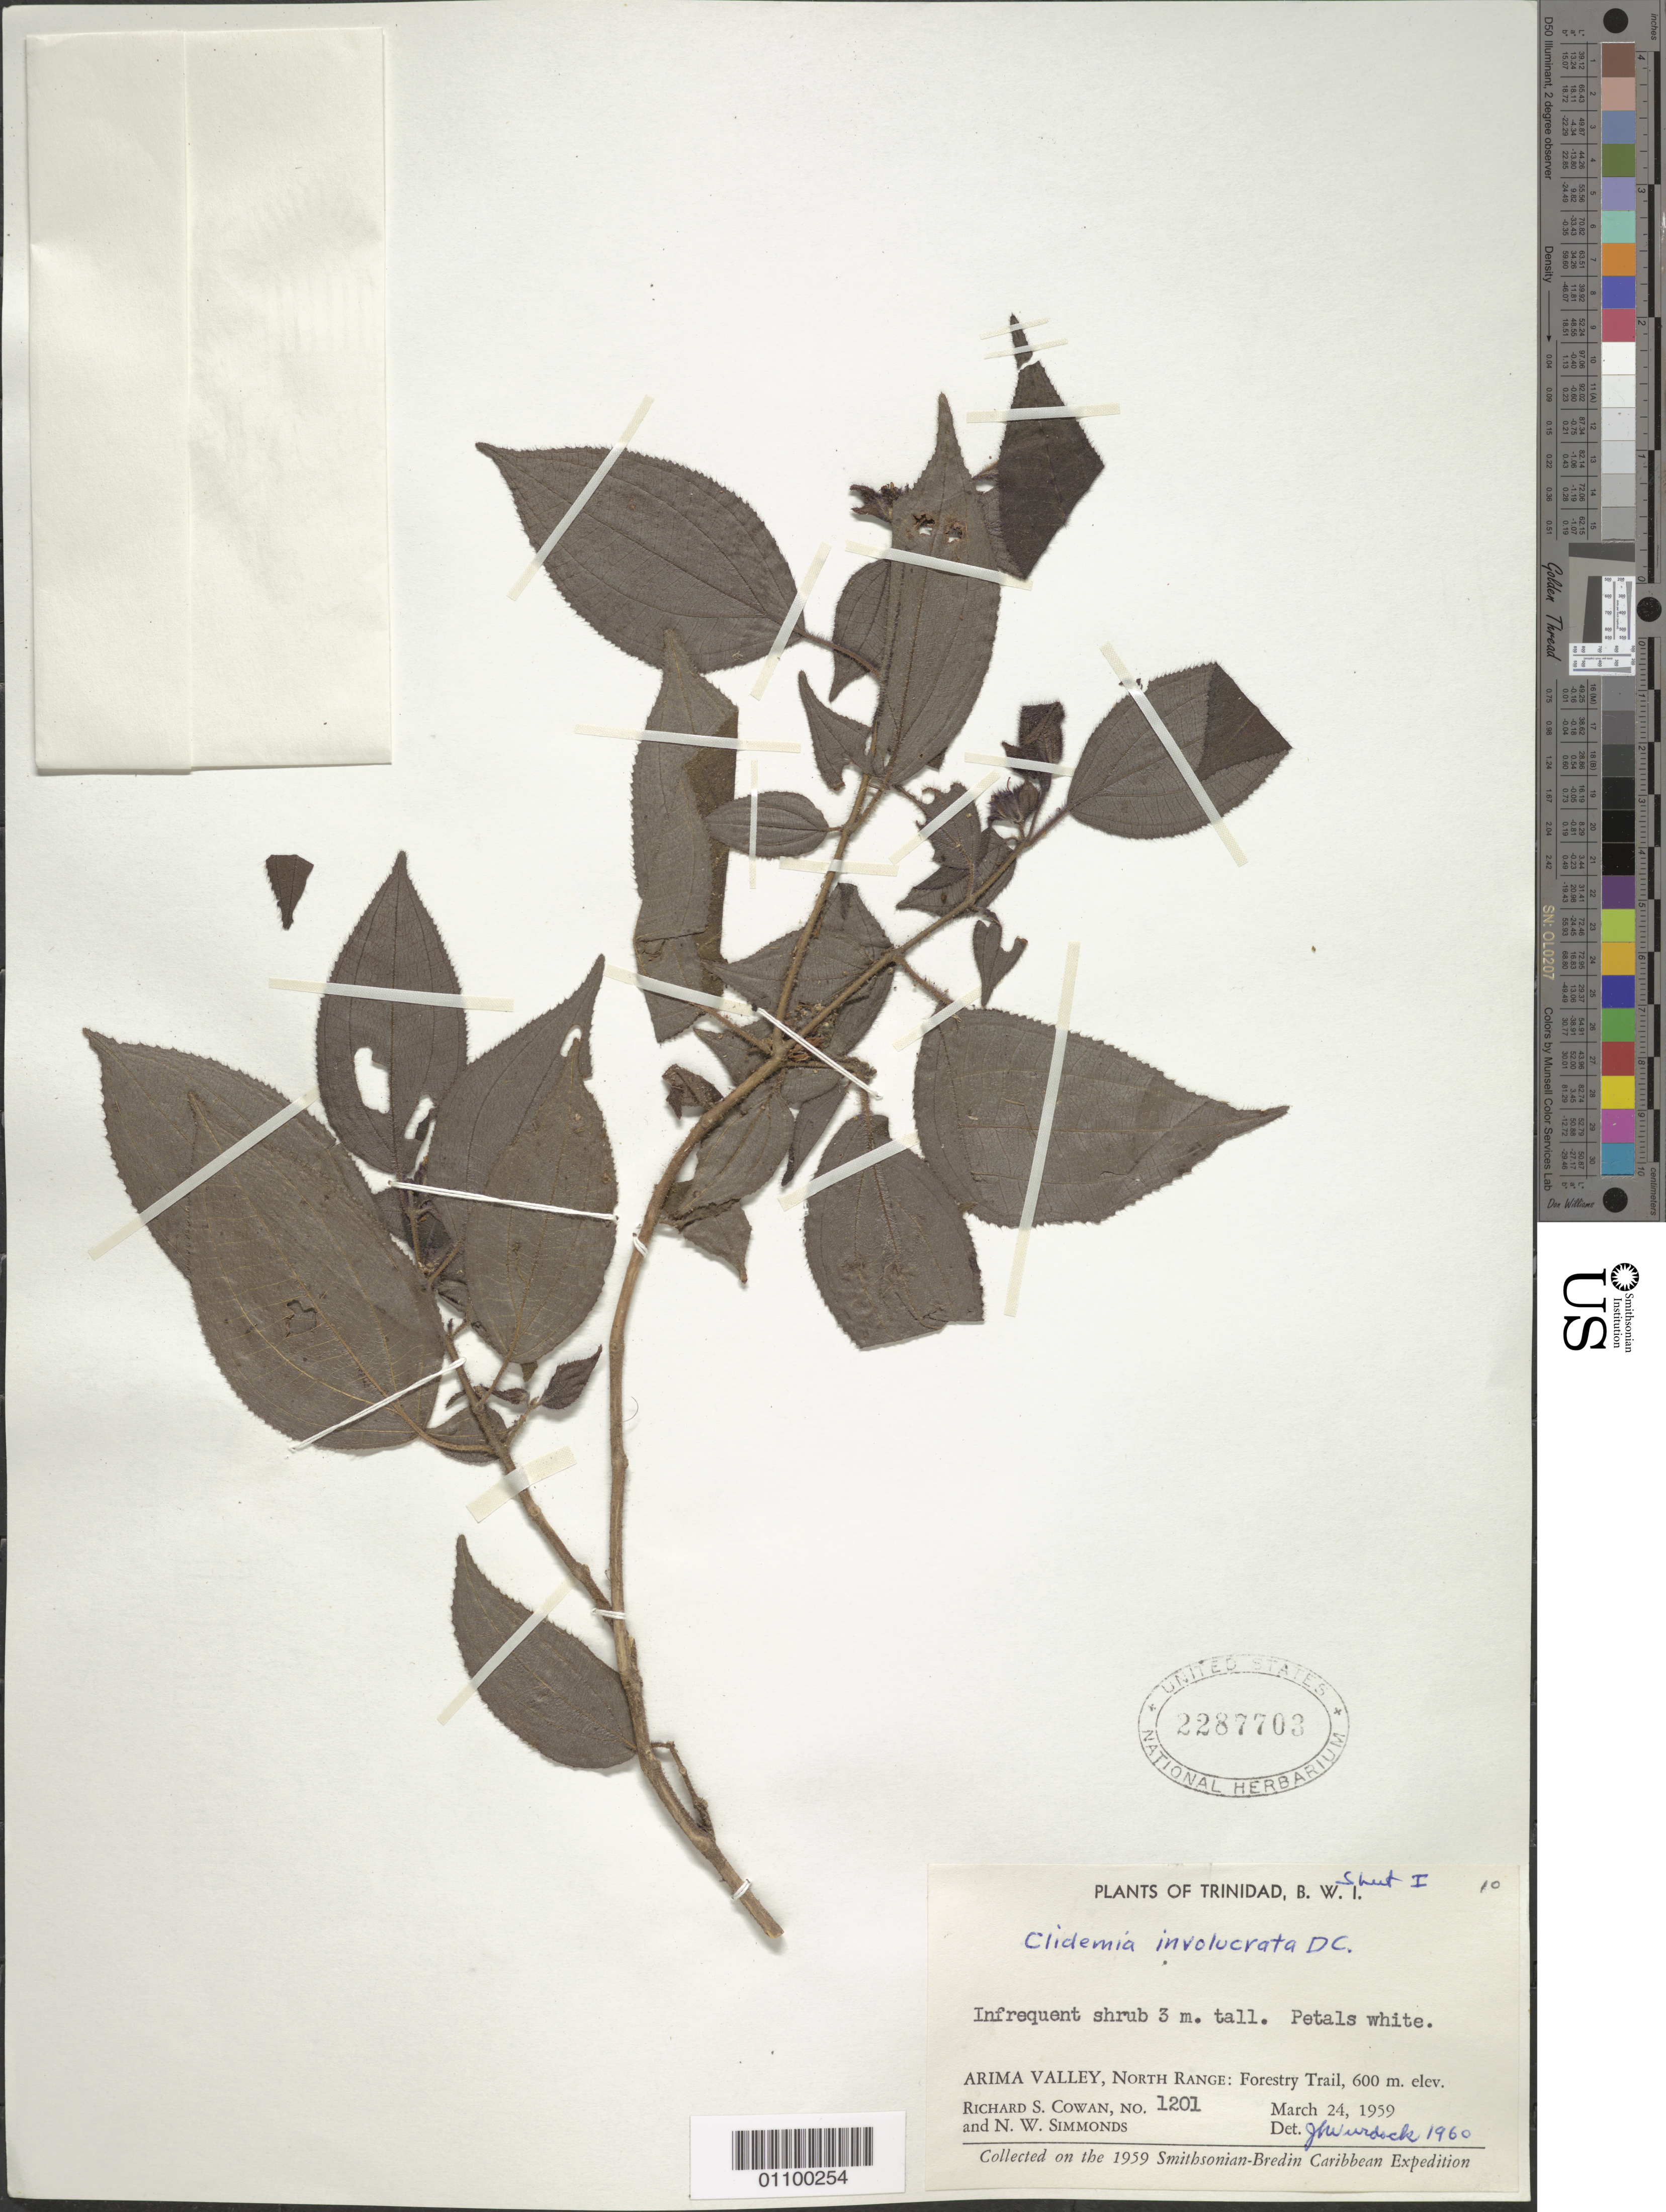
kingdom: Plantae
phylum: Tracheophyta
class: Magnoliopsida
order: Myrtales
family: Melastomataceae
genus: Clidemia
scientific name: Clidemia involucrata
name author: DC.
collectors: R. S. Cowan & N. W. Simmonds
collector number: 1201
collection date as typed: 24 Mar 1959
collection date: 1959-03-24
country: Trinidad and Tobago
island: Trinidad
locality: Arima Valley, N Range: Forestry Trail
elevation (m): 600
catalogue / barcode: US 2287703